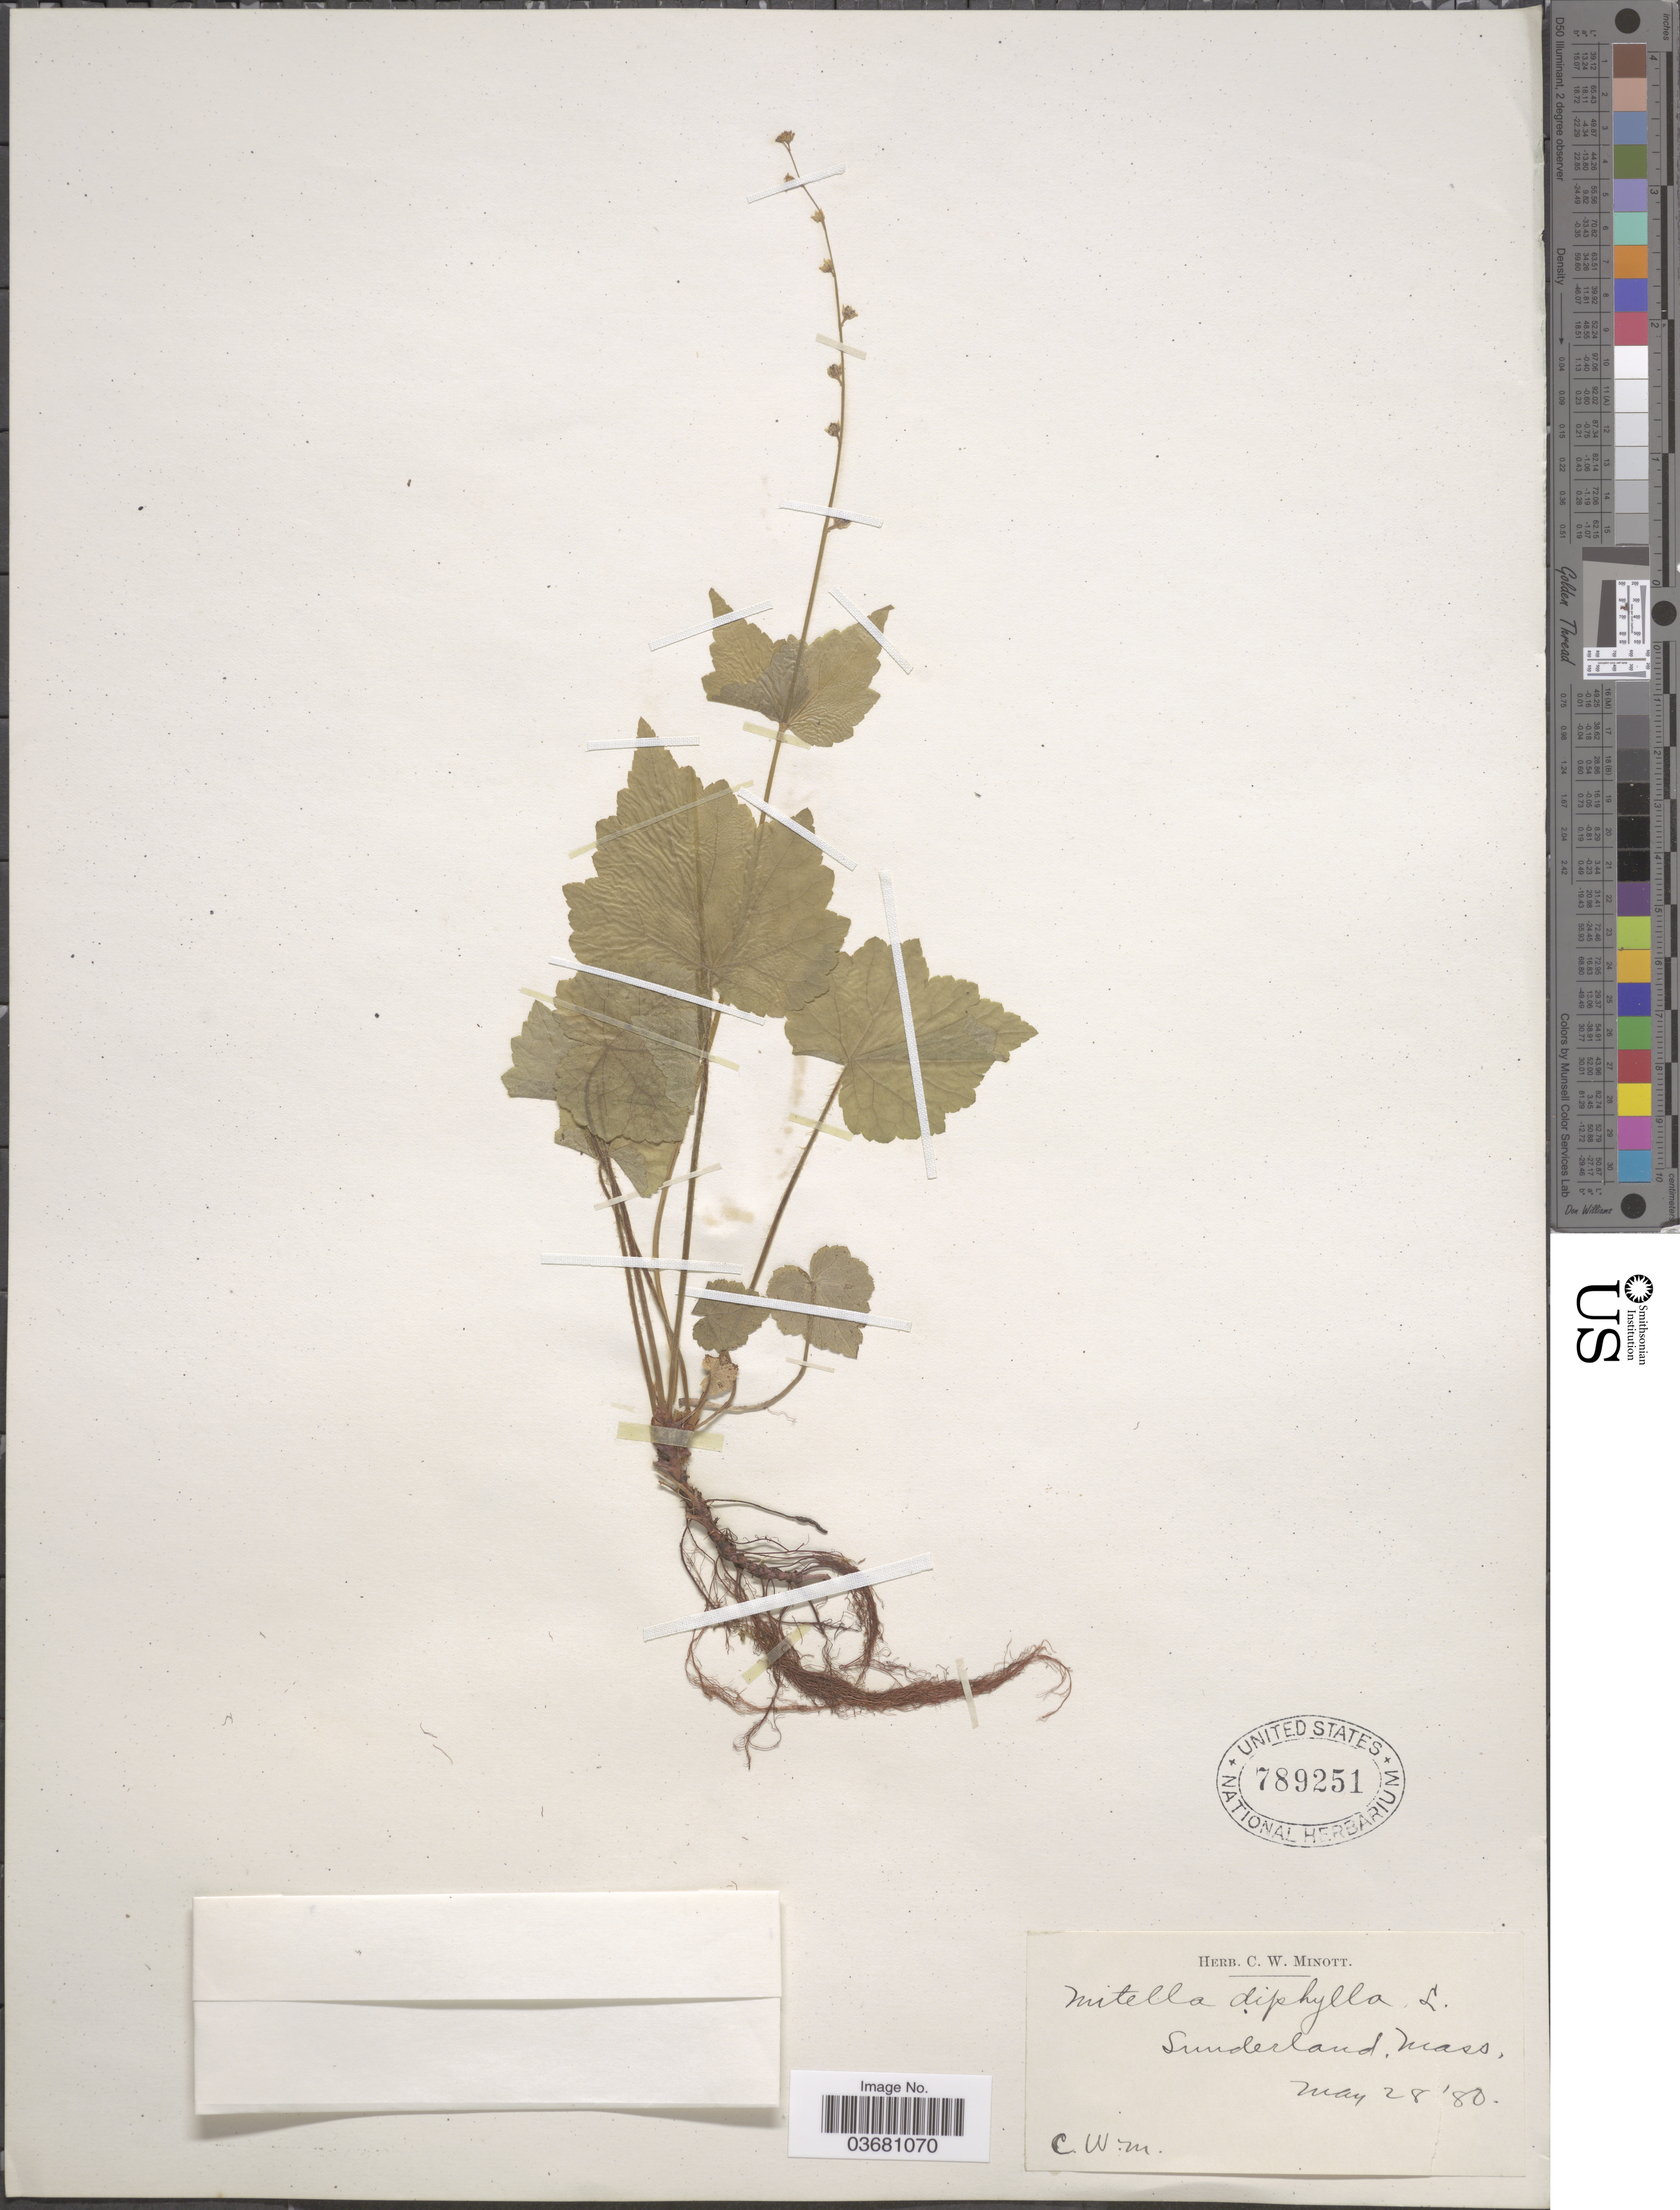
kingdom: Plantae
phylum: Tracheophyta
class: Magnoliopsida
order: Saxifragales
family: Saxifragaceae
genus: Mitella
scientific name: Mitella diphylla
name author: L.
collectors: C. Minott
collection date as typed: Transcribed d/m/y: 28/5/80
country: United States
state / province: Massachusetts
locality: Sunderland.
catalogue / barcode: US 789251